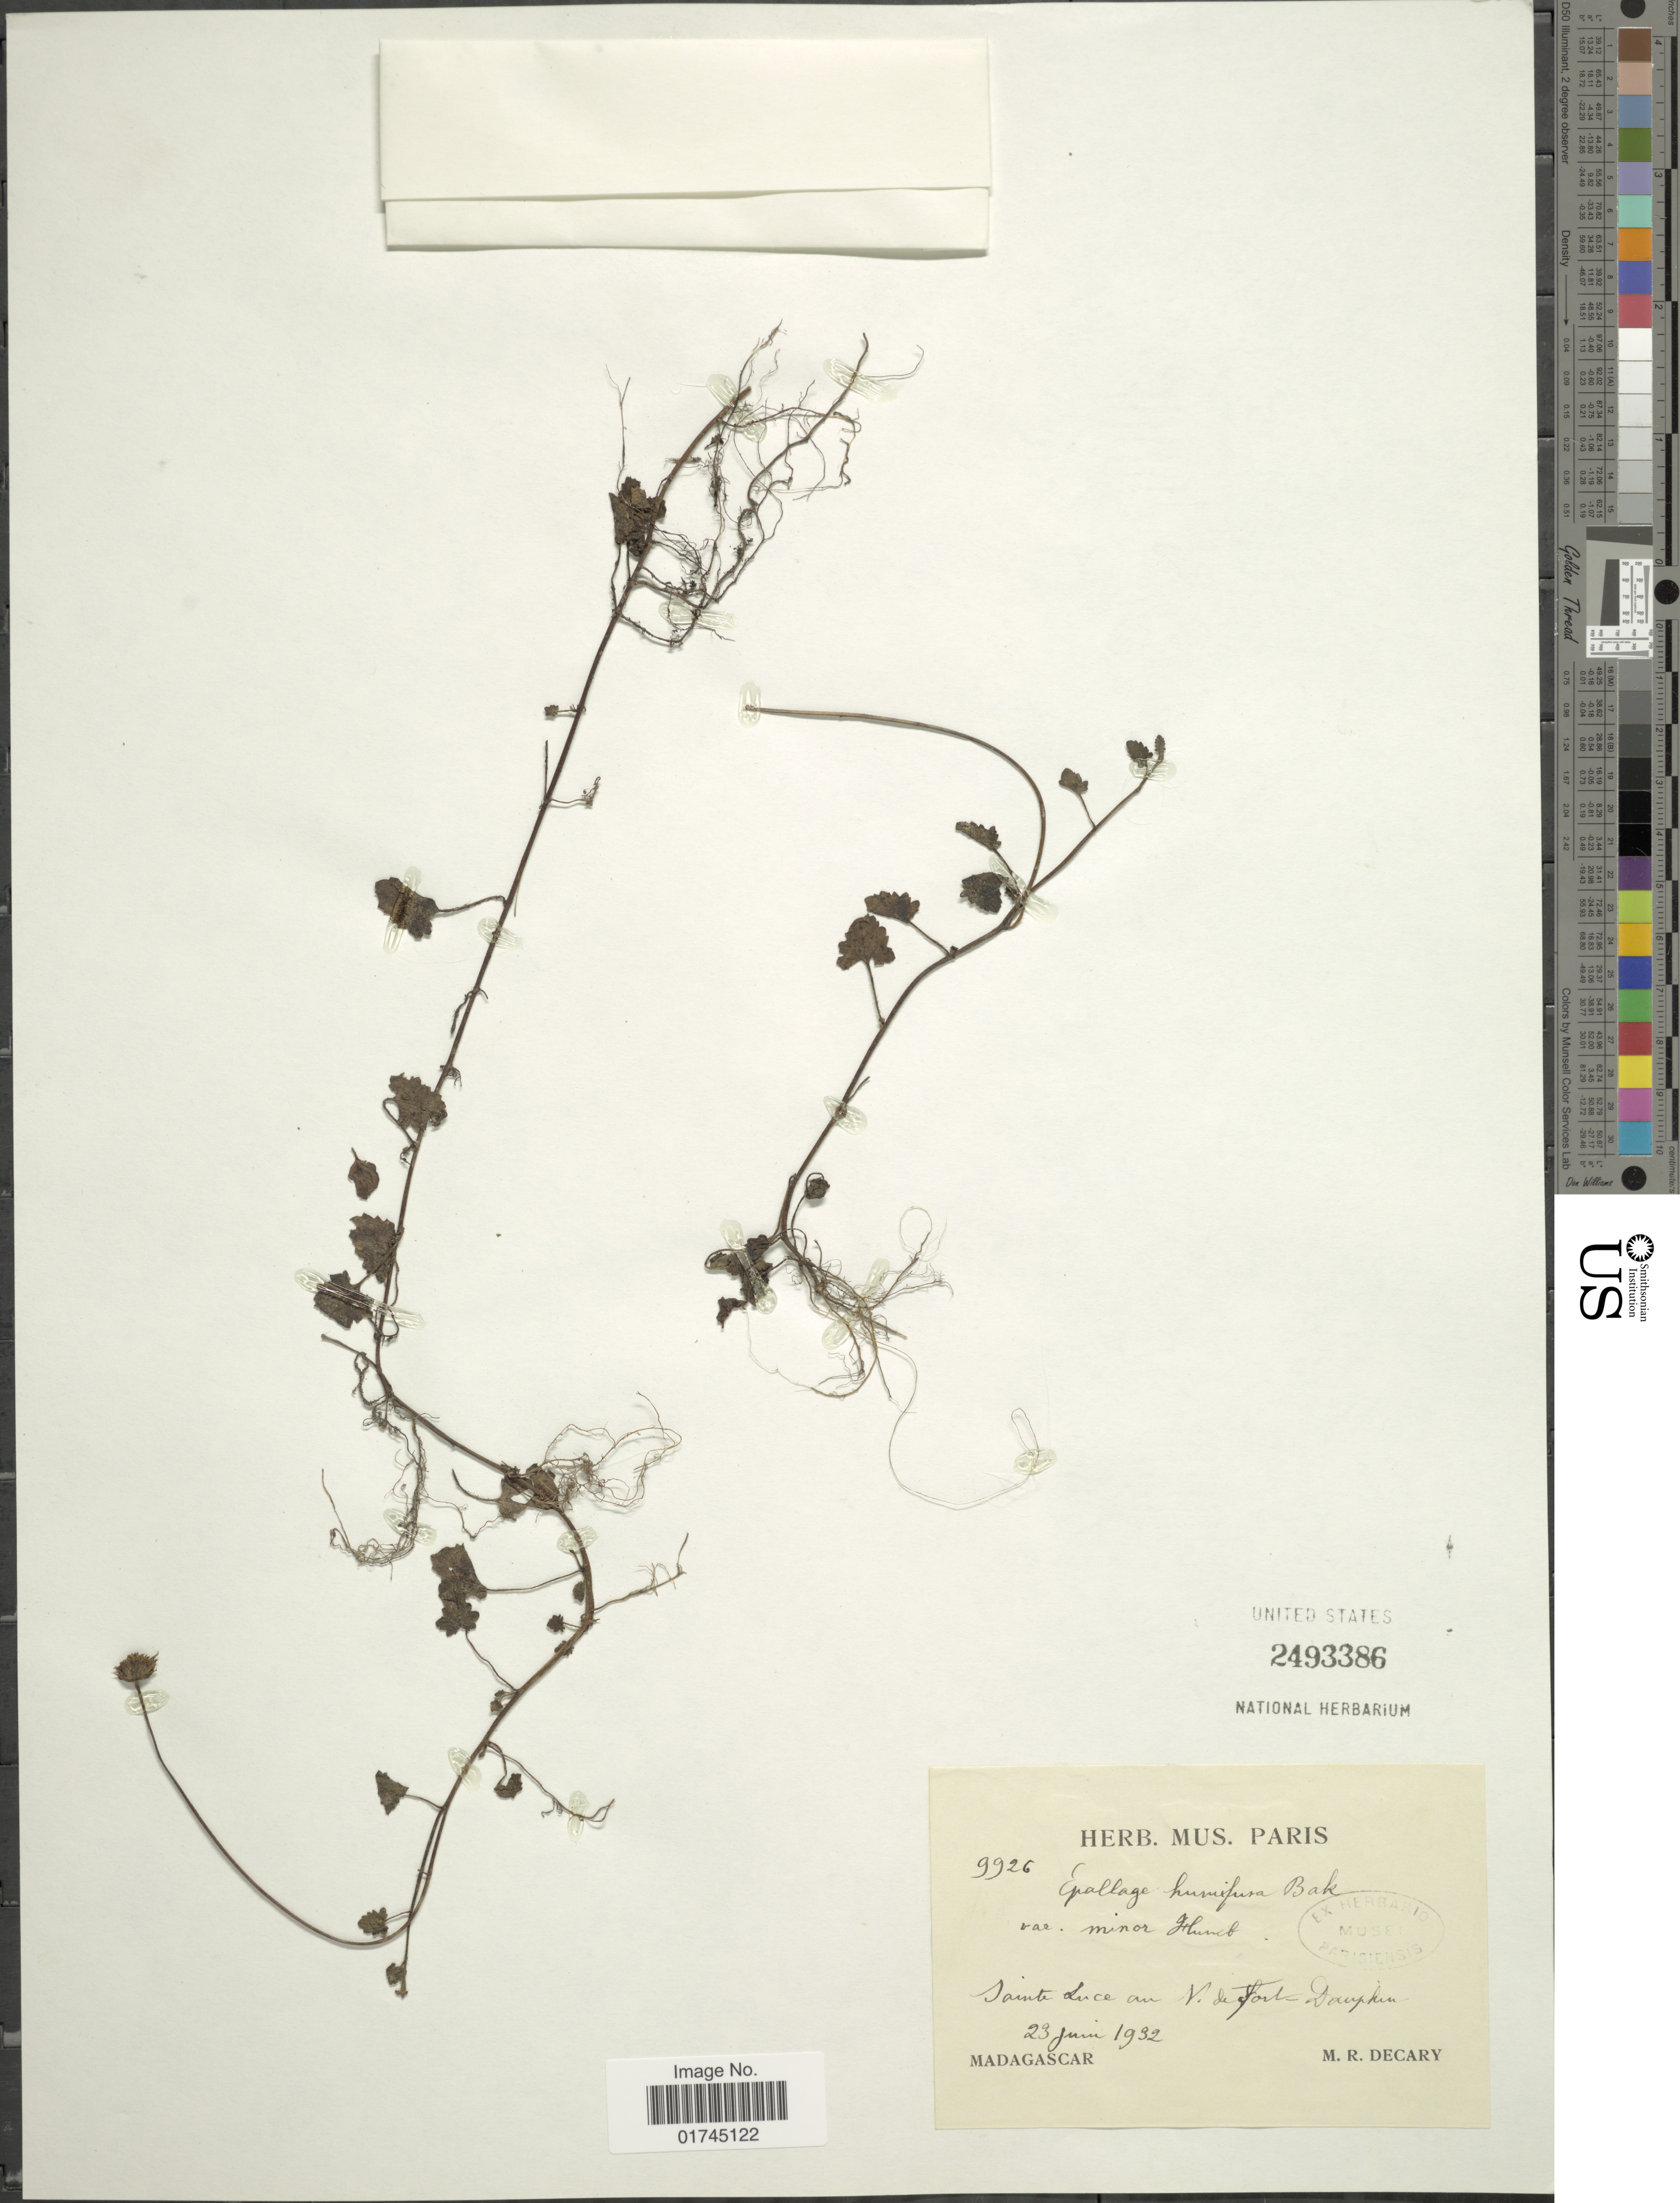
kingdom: Plantae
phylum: Tracheophyta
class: Magnoliopsida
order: Asterales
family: Asteraceae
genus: Anisopappus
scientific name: Anisopappus longipes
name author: (Comm. ex Cass.) Wild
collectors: R. Decary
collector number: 9926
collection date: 1932-06-23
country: St. Lucia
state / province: Dauphin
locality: N. de Fort-Dauphin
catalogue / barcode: US 2493386